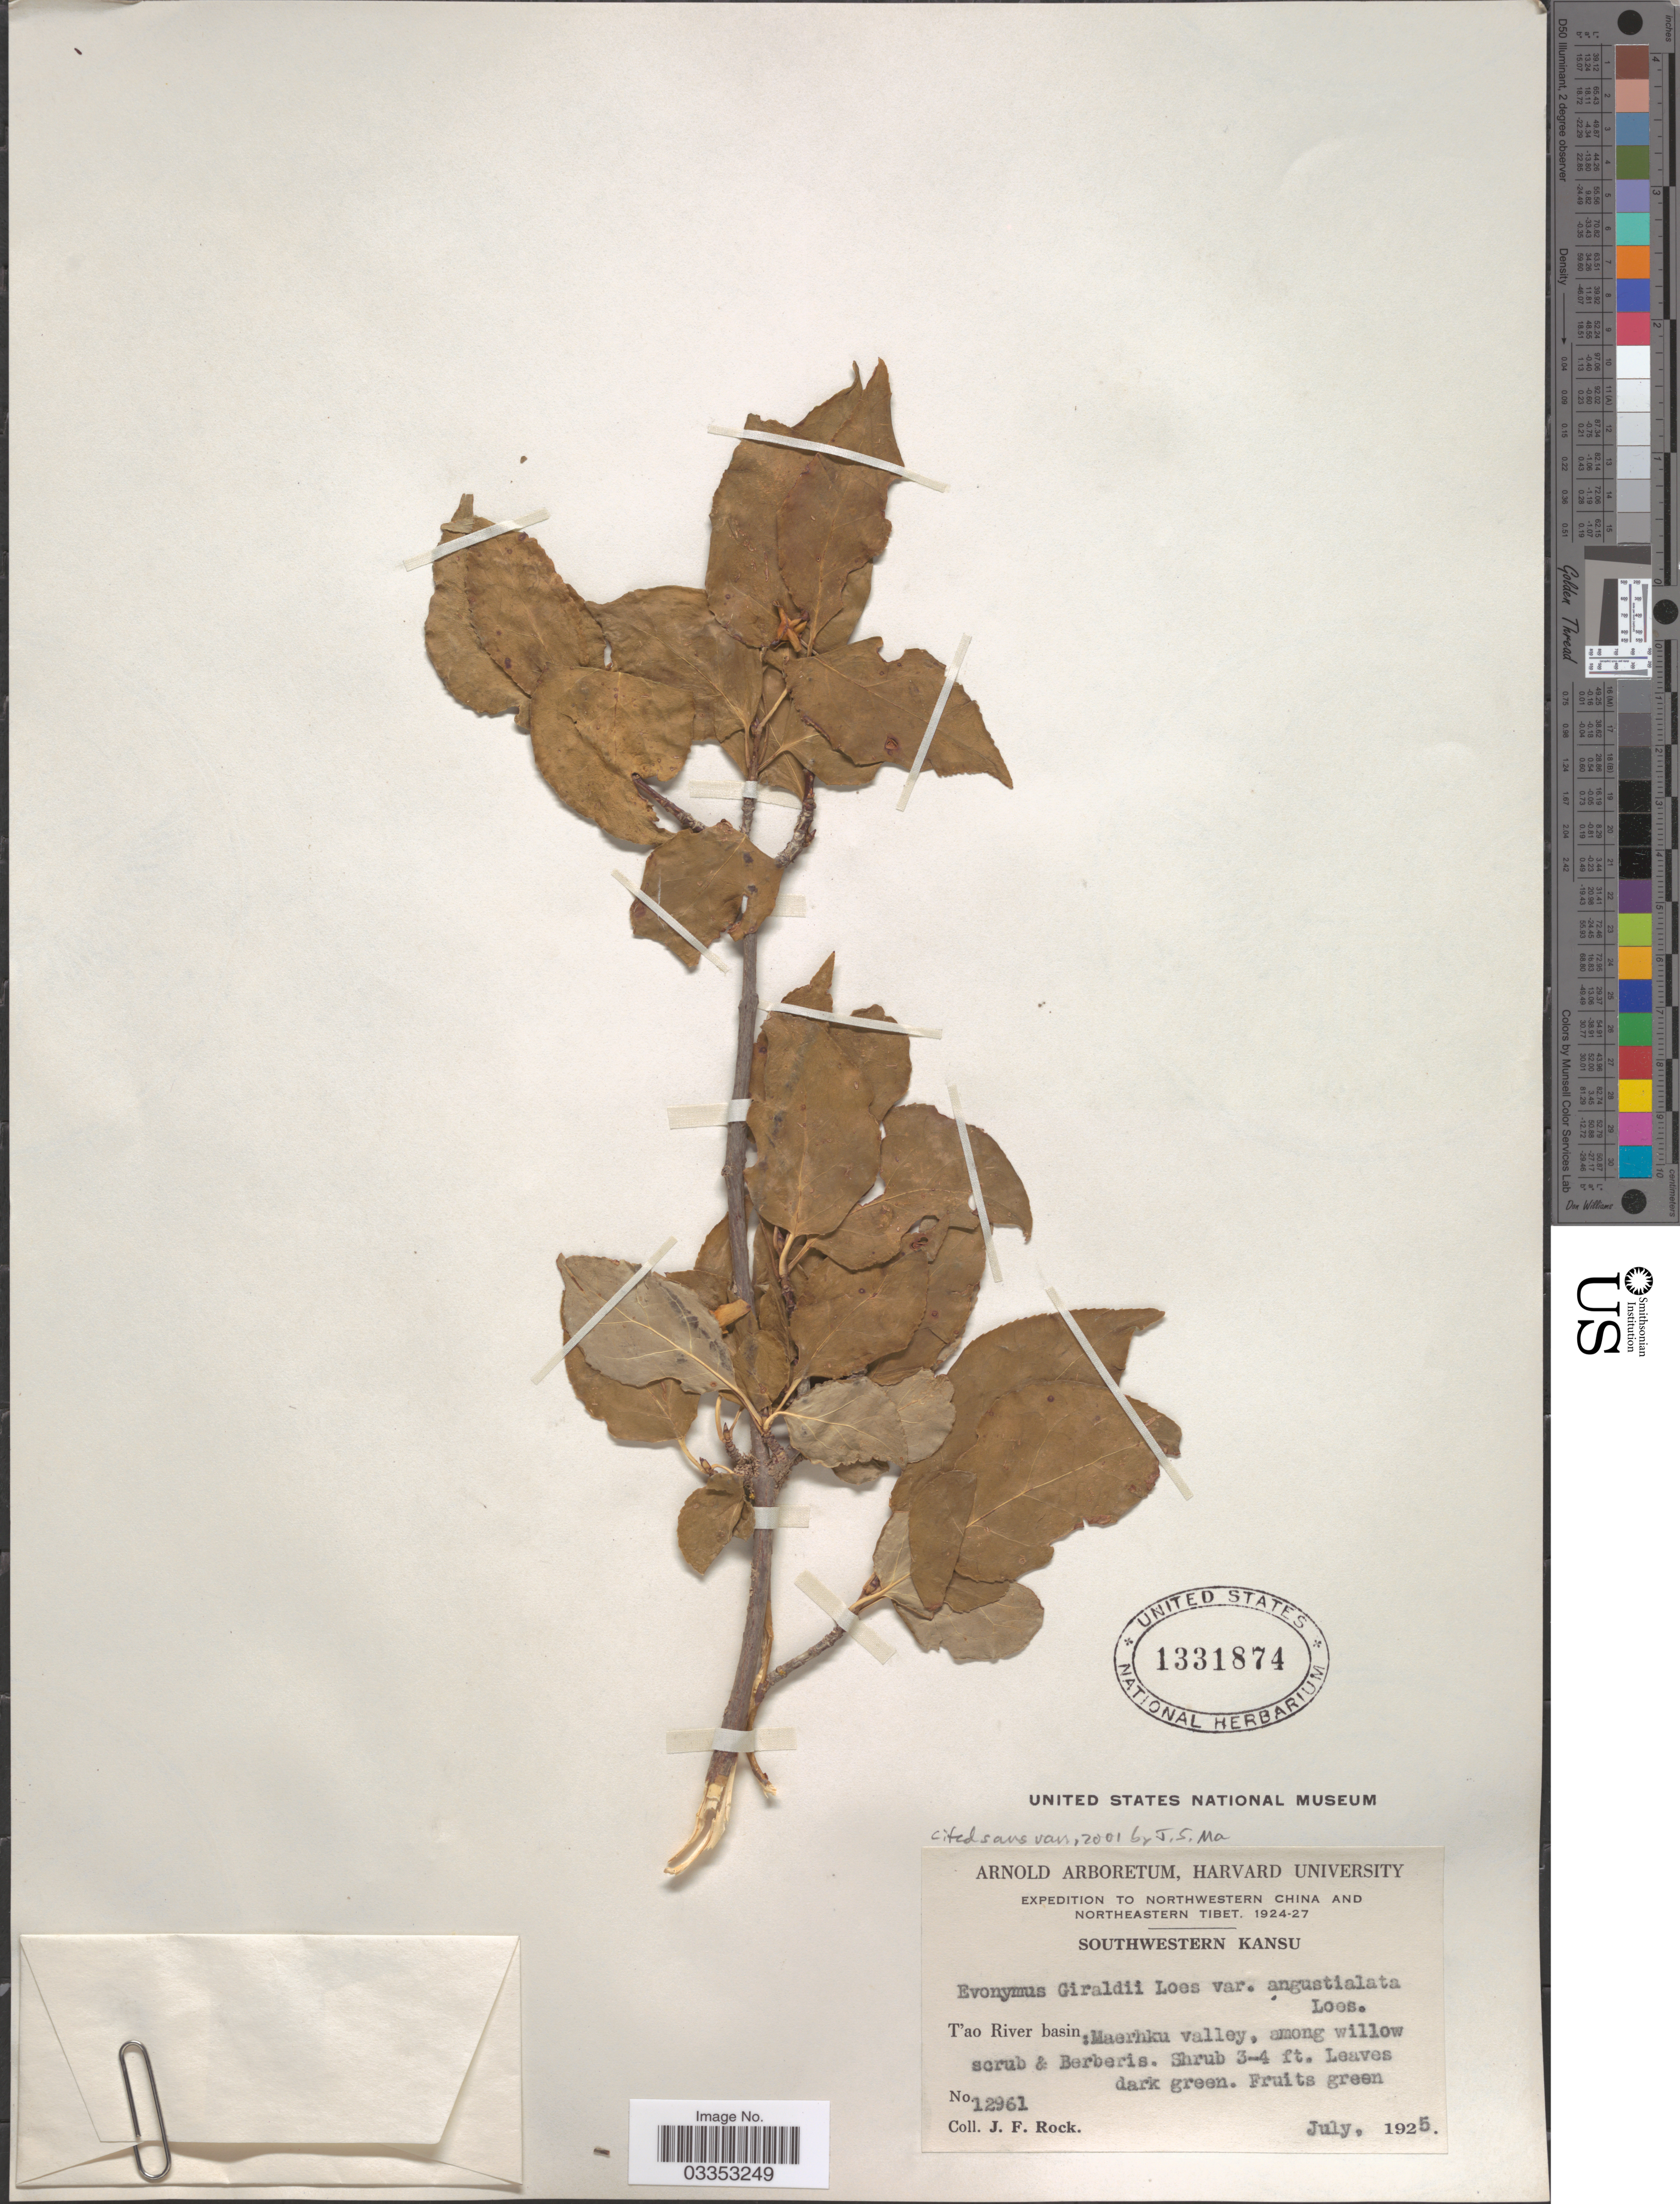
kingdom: Plantae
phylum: Tracheophyta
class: Magnoliopsida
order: Celastrales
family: Celastraceae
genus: Euonymus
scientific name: Euonymus giraldii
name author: Loes. ex Diels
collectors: J. Rock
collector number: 12961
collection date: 1925-07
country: China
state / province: Gansu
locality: Northwestern China. Southwestern Kansu. T'ao River basin: Maerhku valley.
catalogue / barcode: US 1331874